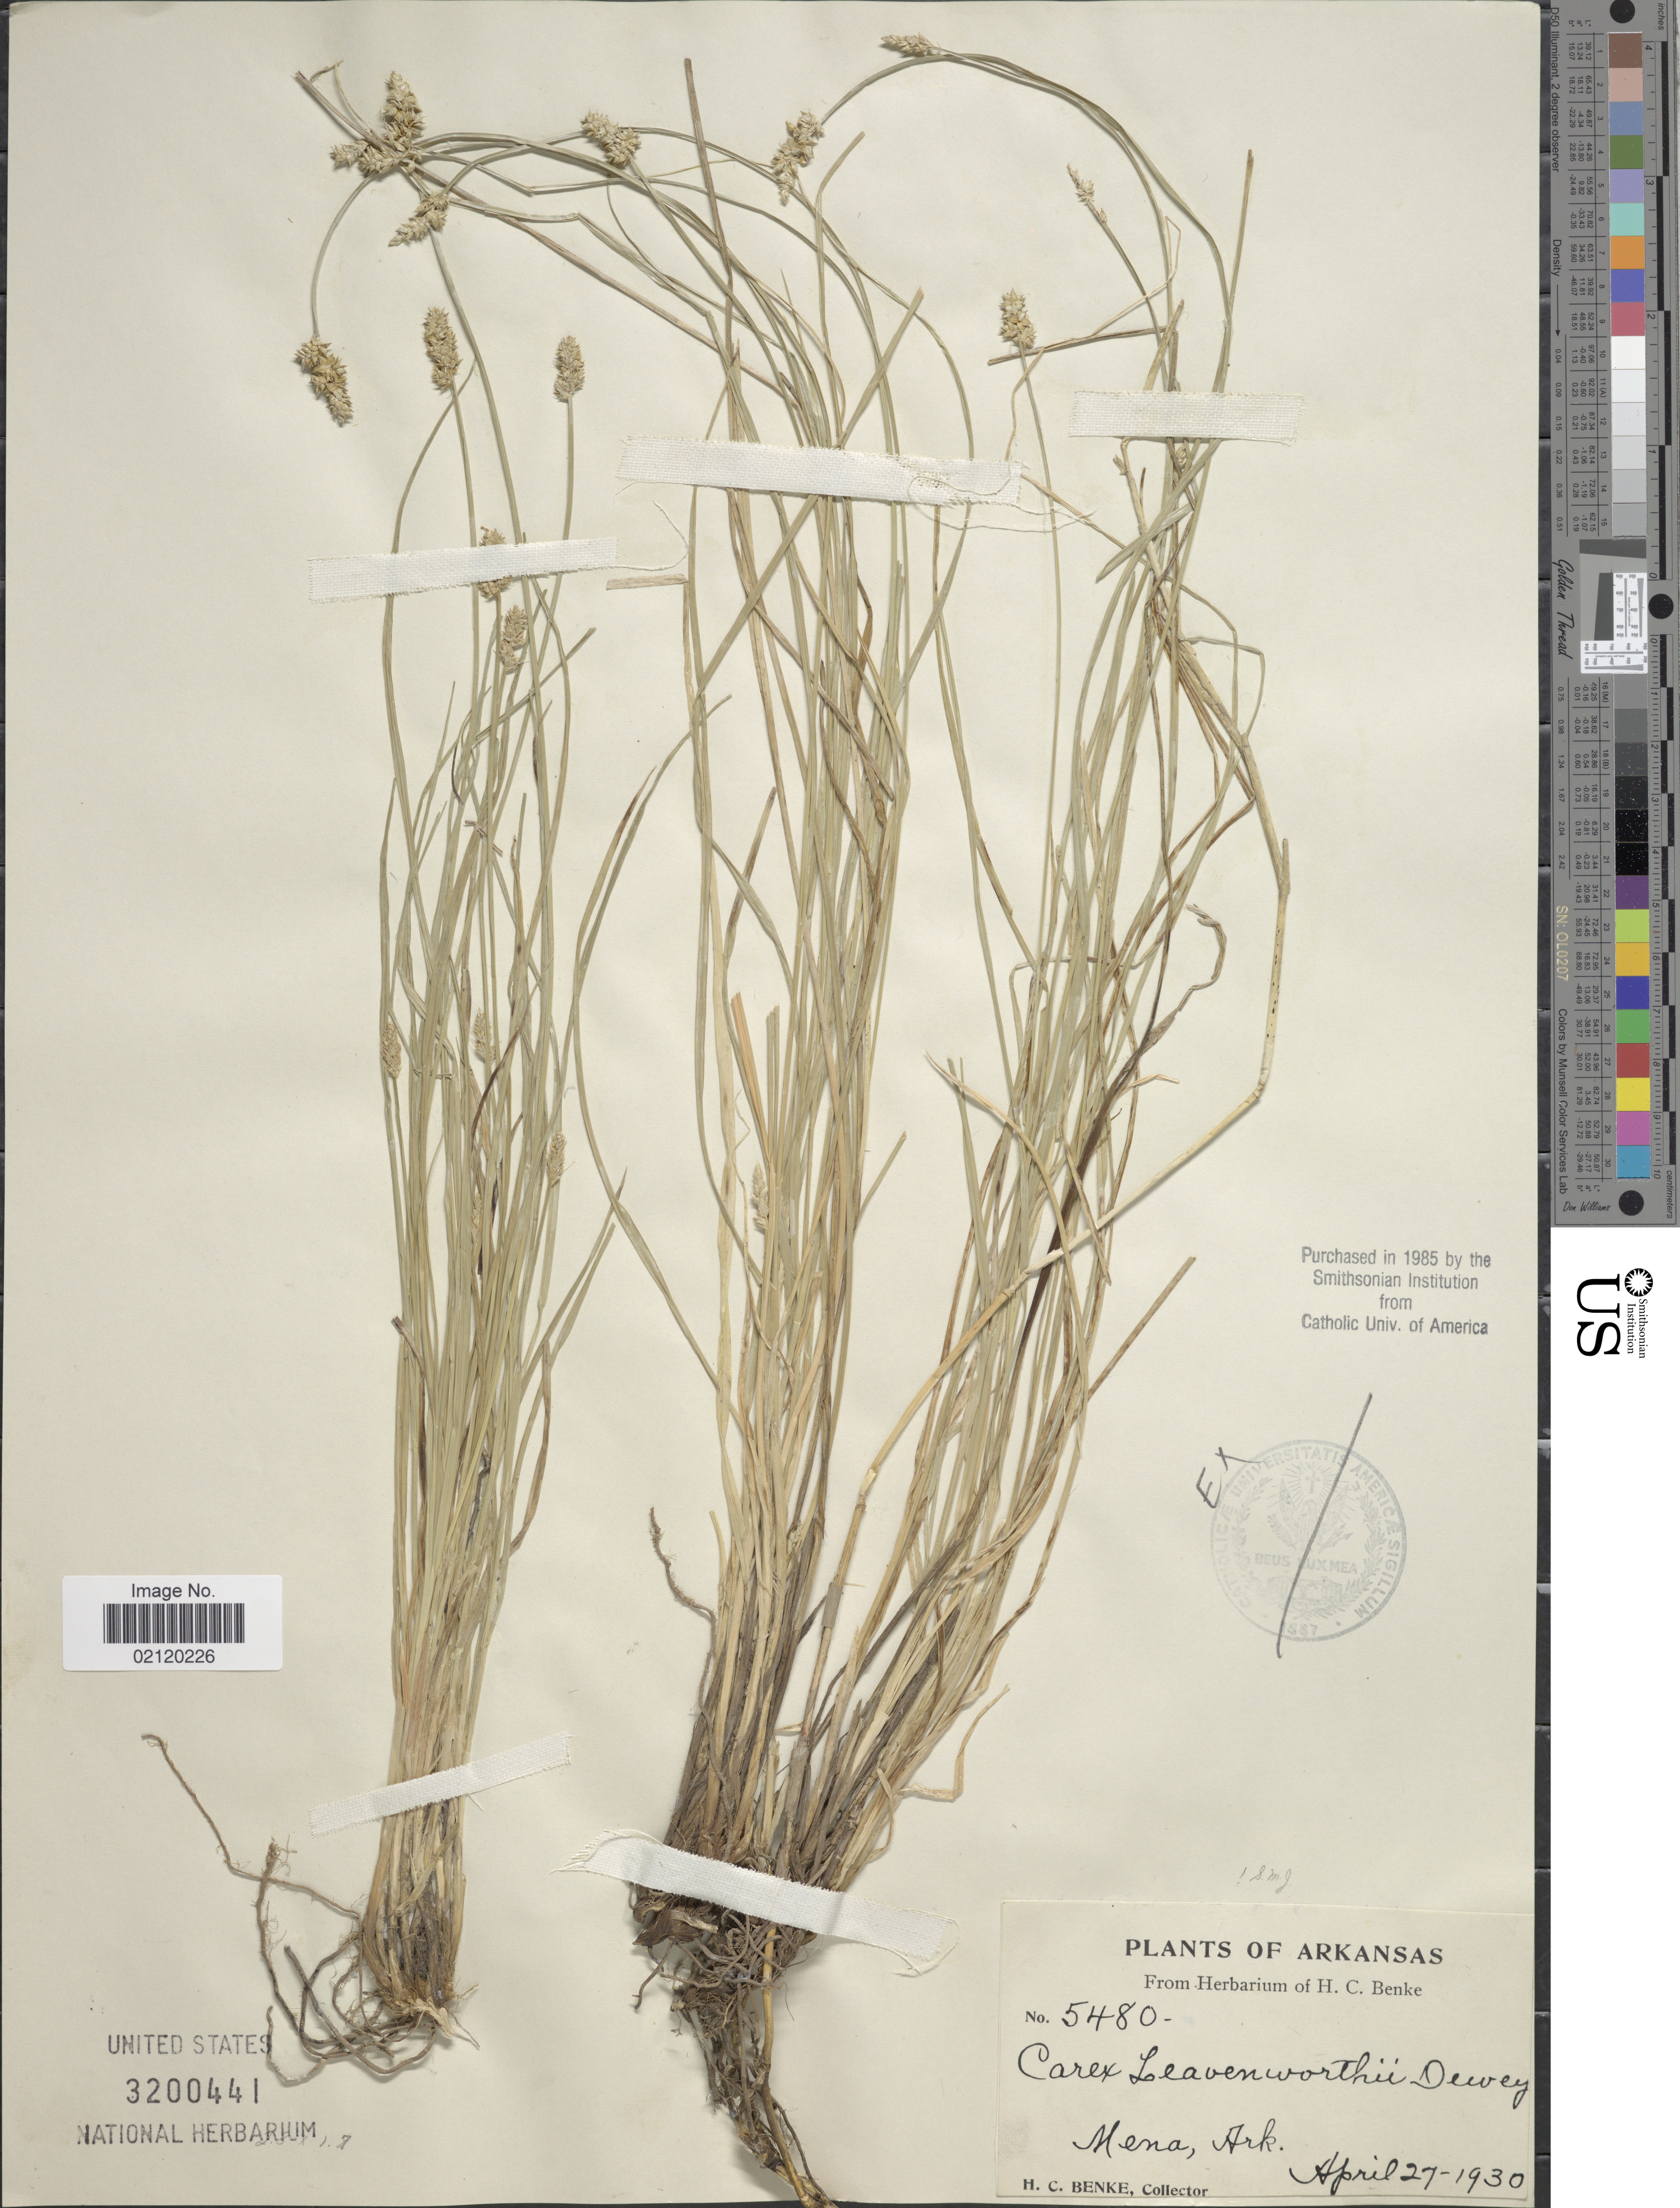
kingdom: Plantae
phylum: Tracheophyta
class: Liliopsida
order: Poales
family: Cyperaceae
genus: Carex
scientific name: Carex leavenworthii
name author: Dewey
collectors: H. Benke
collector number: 5480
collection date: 1930-04-27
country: United States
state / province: Arkansas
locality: Mena, Ark.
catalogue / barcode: US 3200441